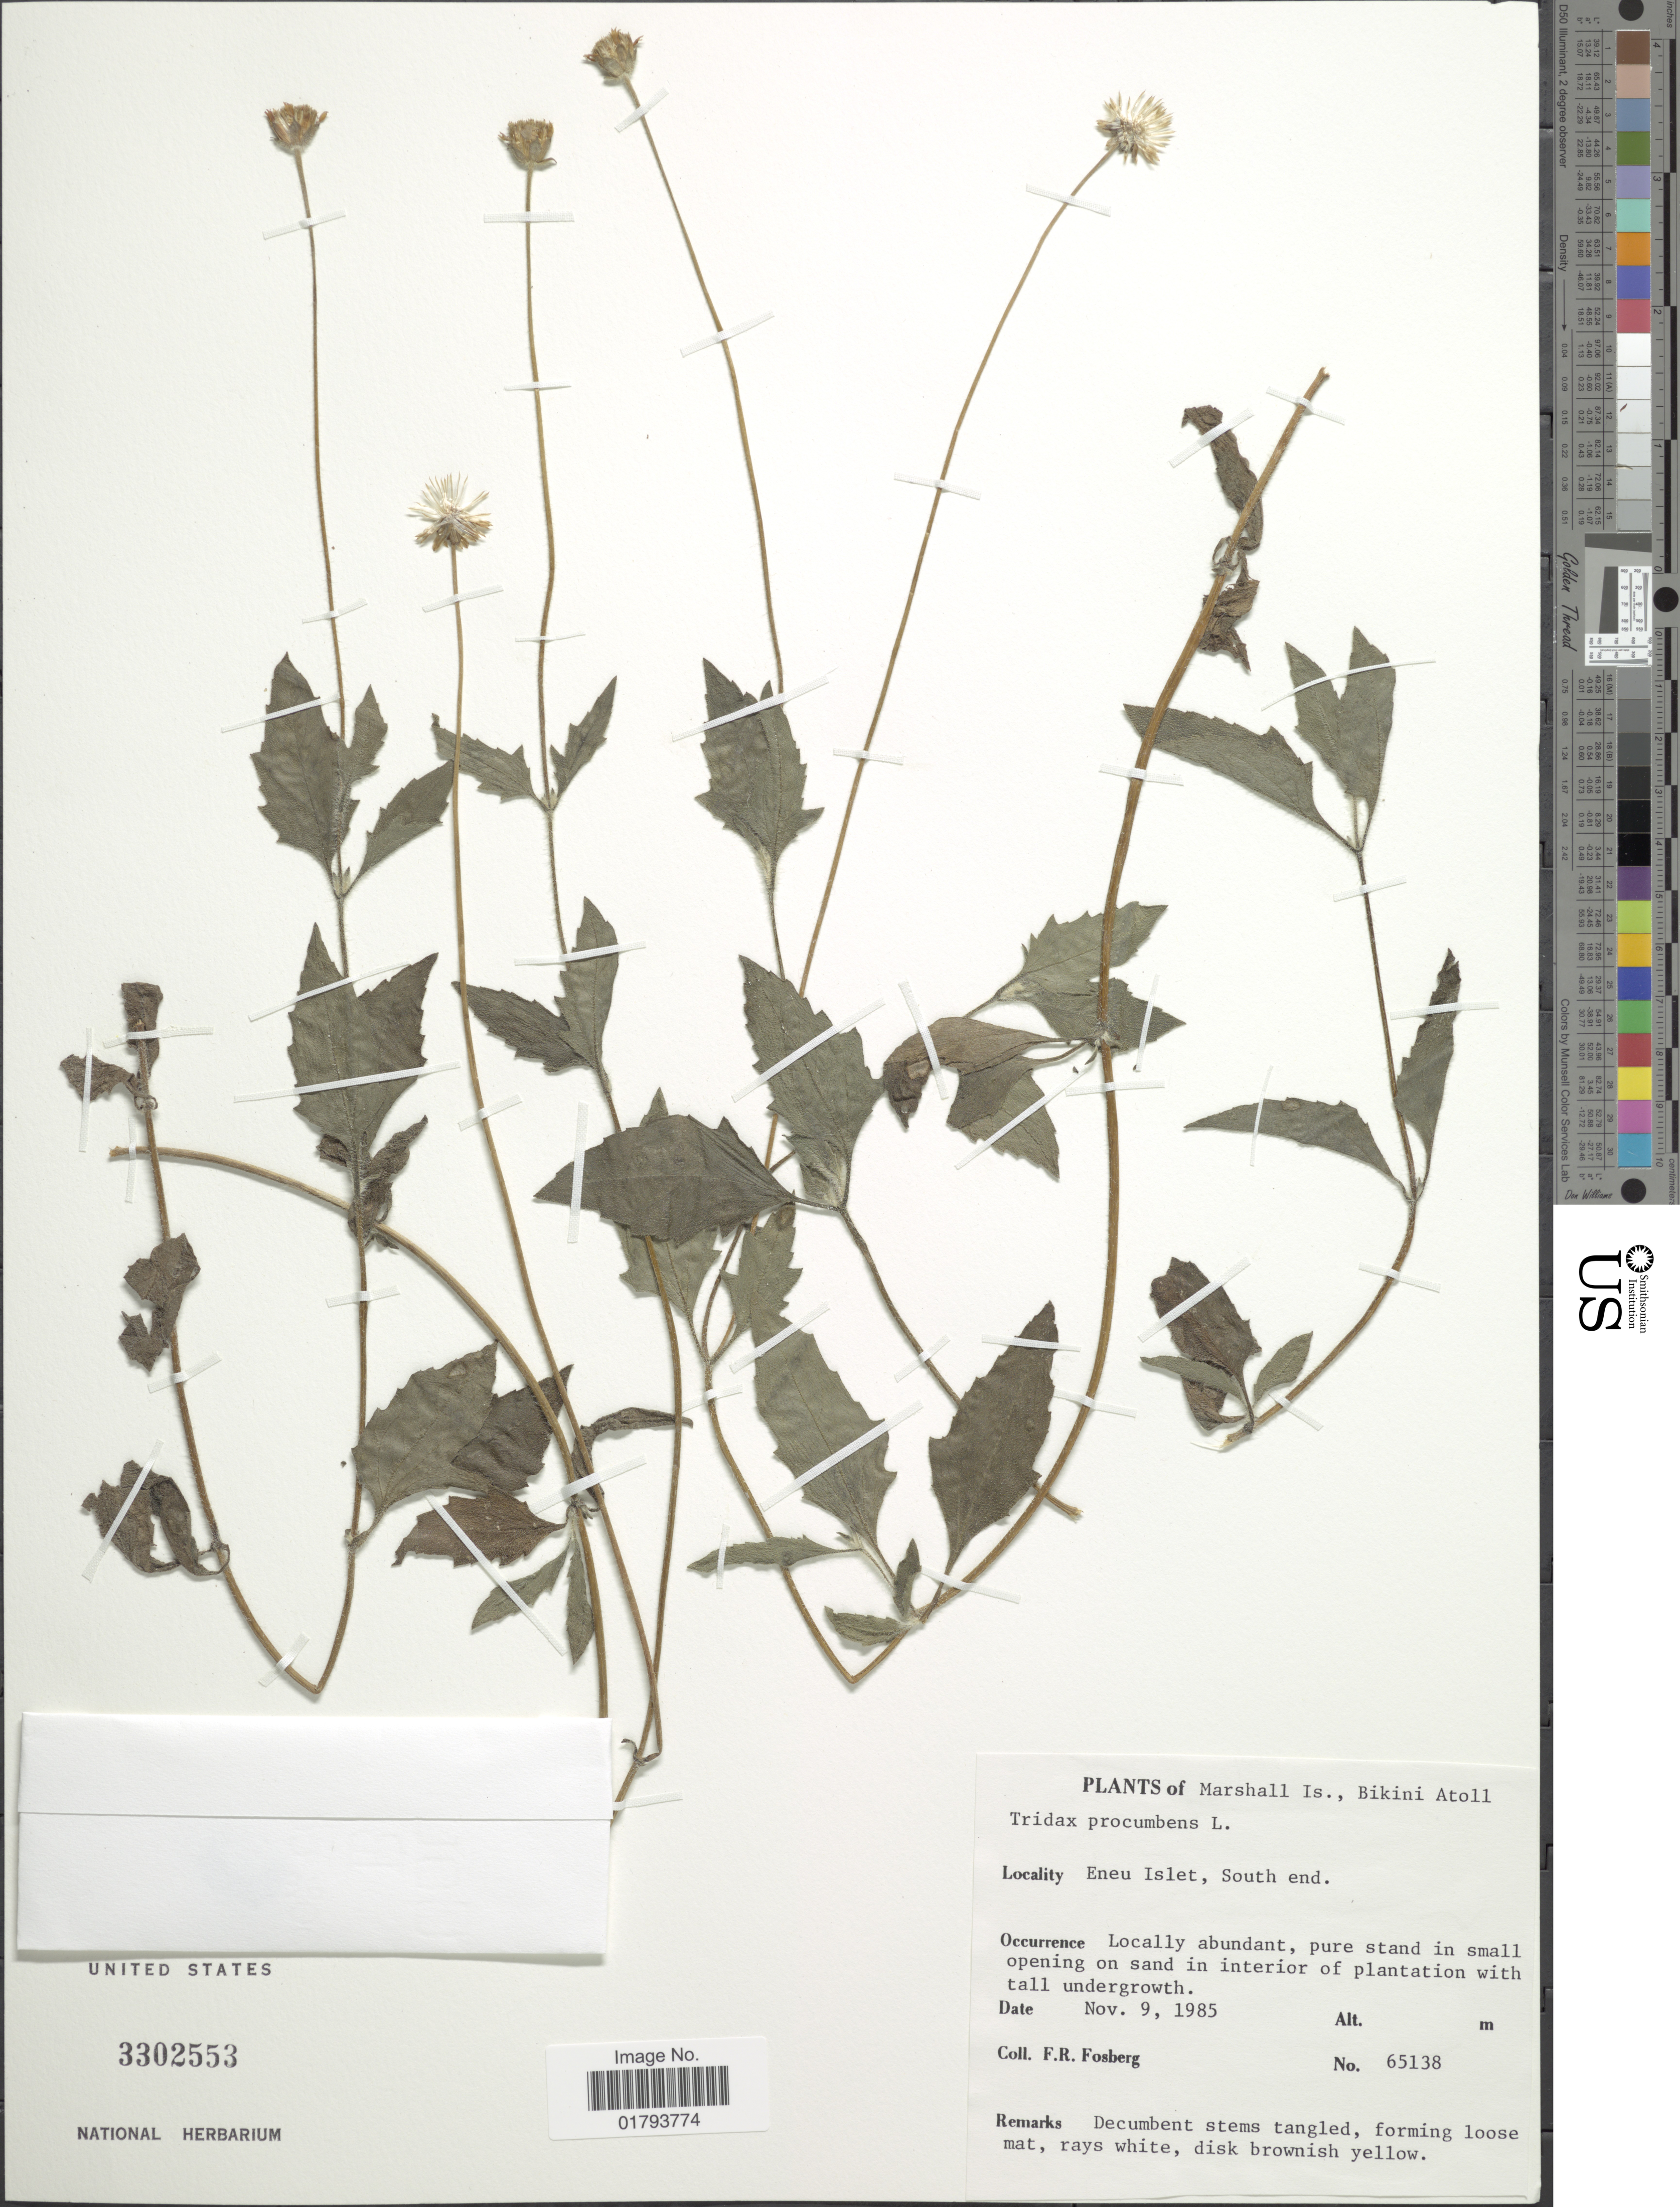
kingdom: Plantae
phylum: Tracheophyta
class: Magnoliopsida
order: Asterales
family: Asteraceae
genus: Tridax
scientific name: Tridax procumbens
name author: L.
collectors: F. R. Fosberg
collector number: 65138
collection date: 1985-11-09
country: Marshall Islands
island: Bikini Atoll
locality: Bikini Atoll, Eneu Islet, South end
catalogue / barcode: US 3302553